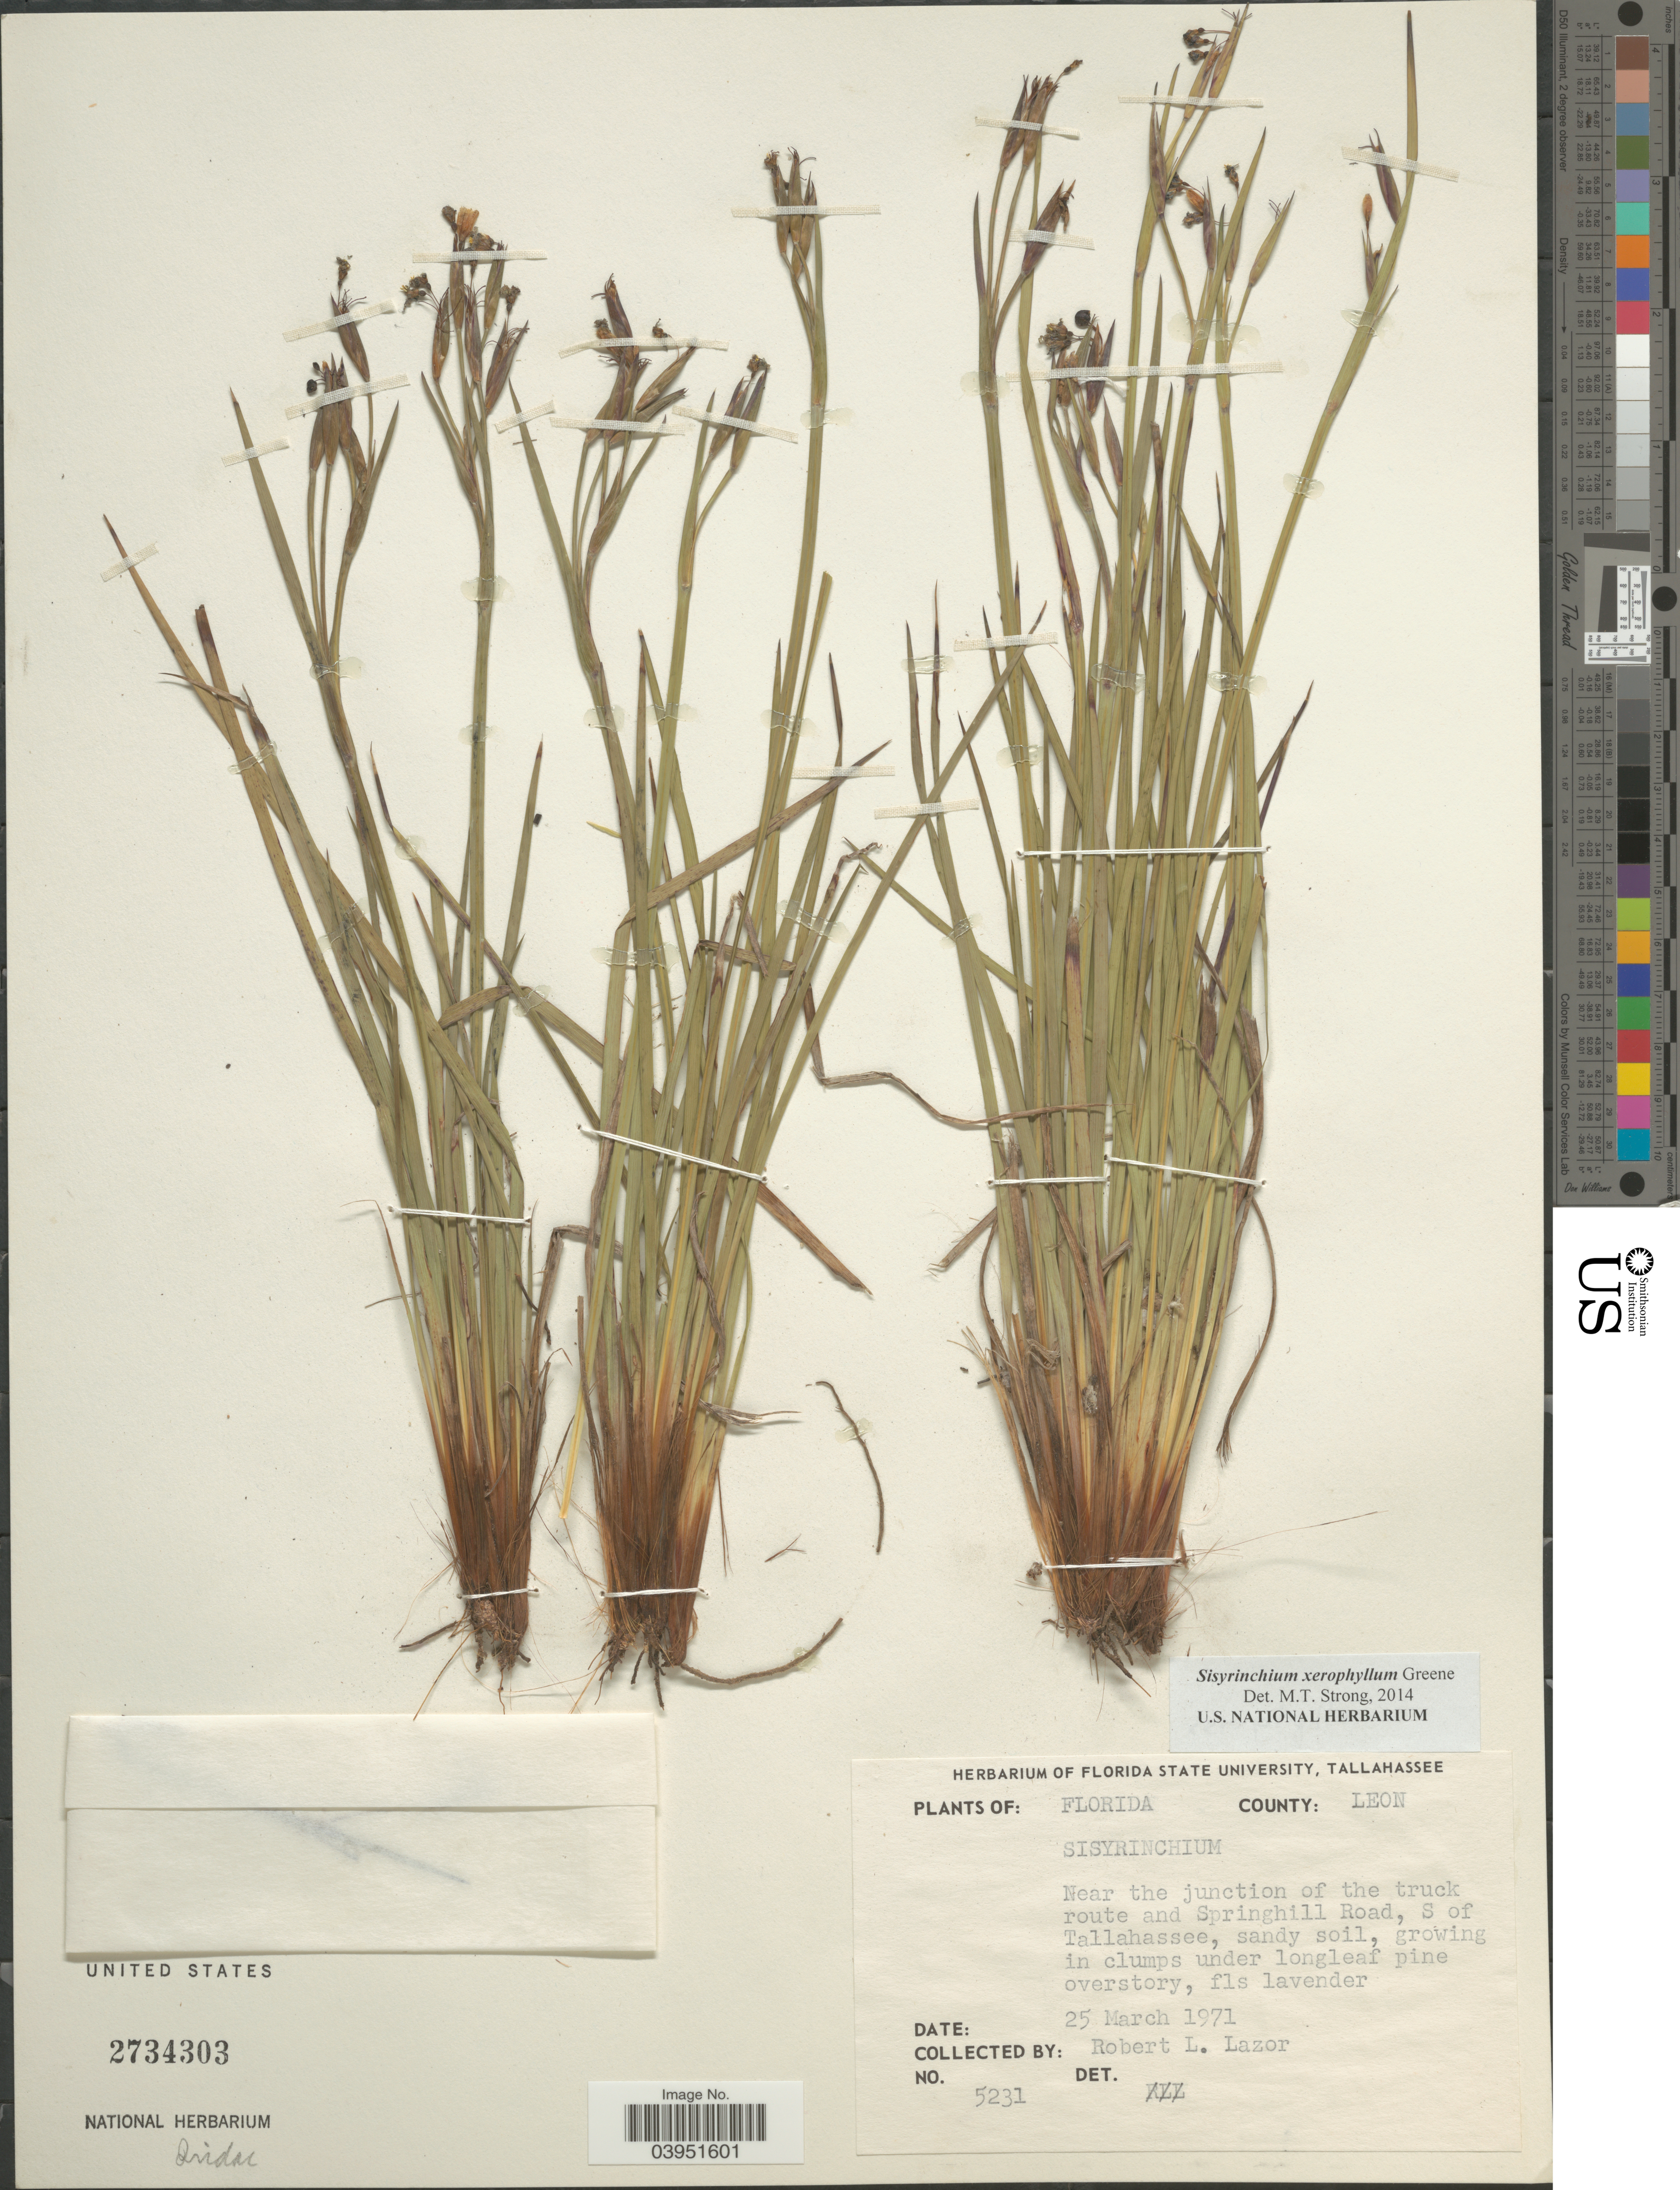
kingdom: Plantae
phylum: Tracheophyta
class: Liliopsida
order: Asparagales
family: Iridaceae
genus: Sisyrinchium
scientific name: Sisyrinchium xerophyllum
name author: Greene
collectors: R. L. Lazor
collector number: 5231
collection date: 1971-03-25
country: United States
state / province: Florida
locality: County: Leon. Near the junction of the truck route and Springhill Road, S of Tallahassee.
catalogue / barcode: US 2734303